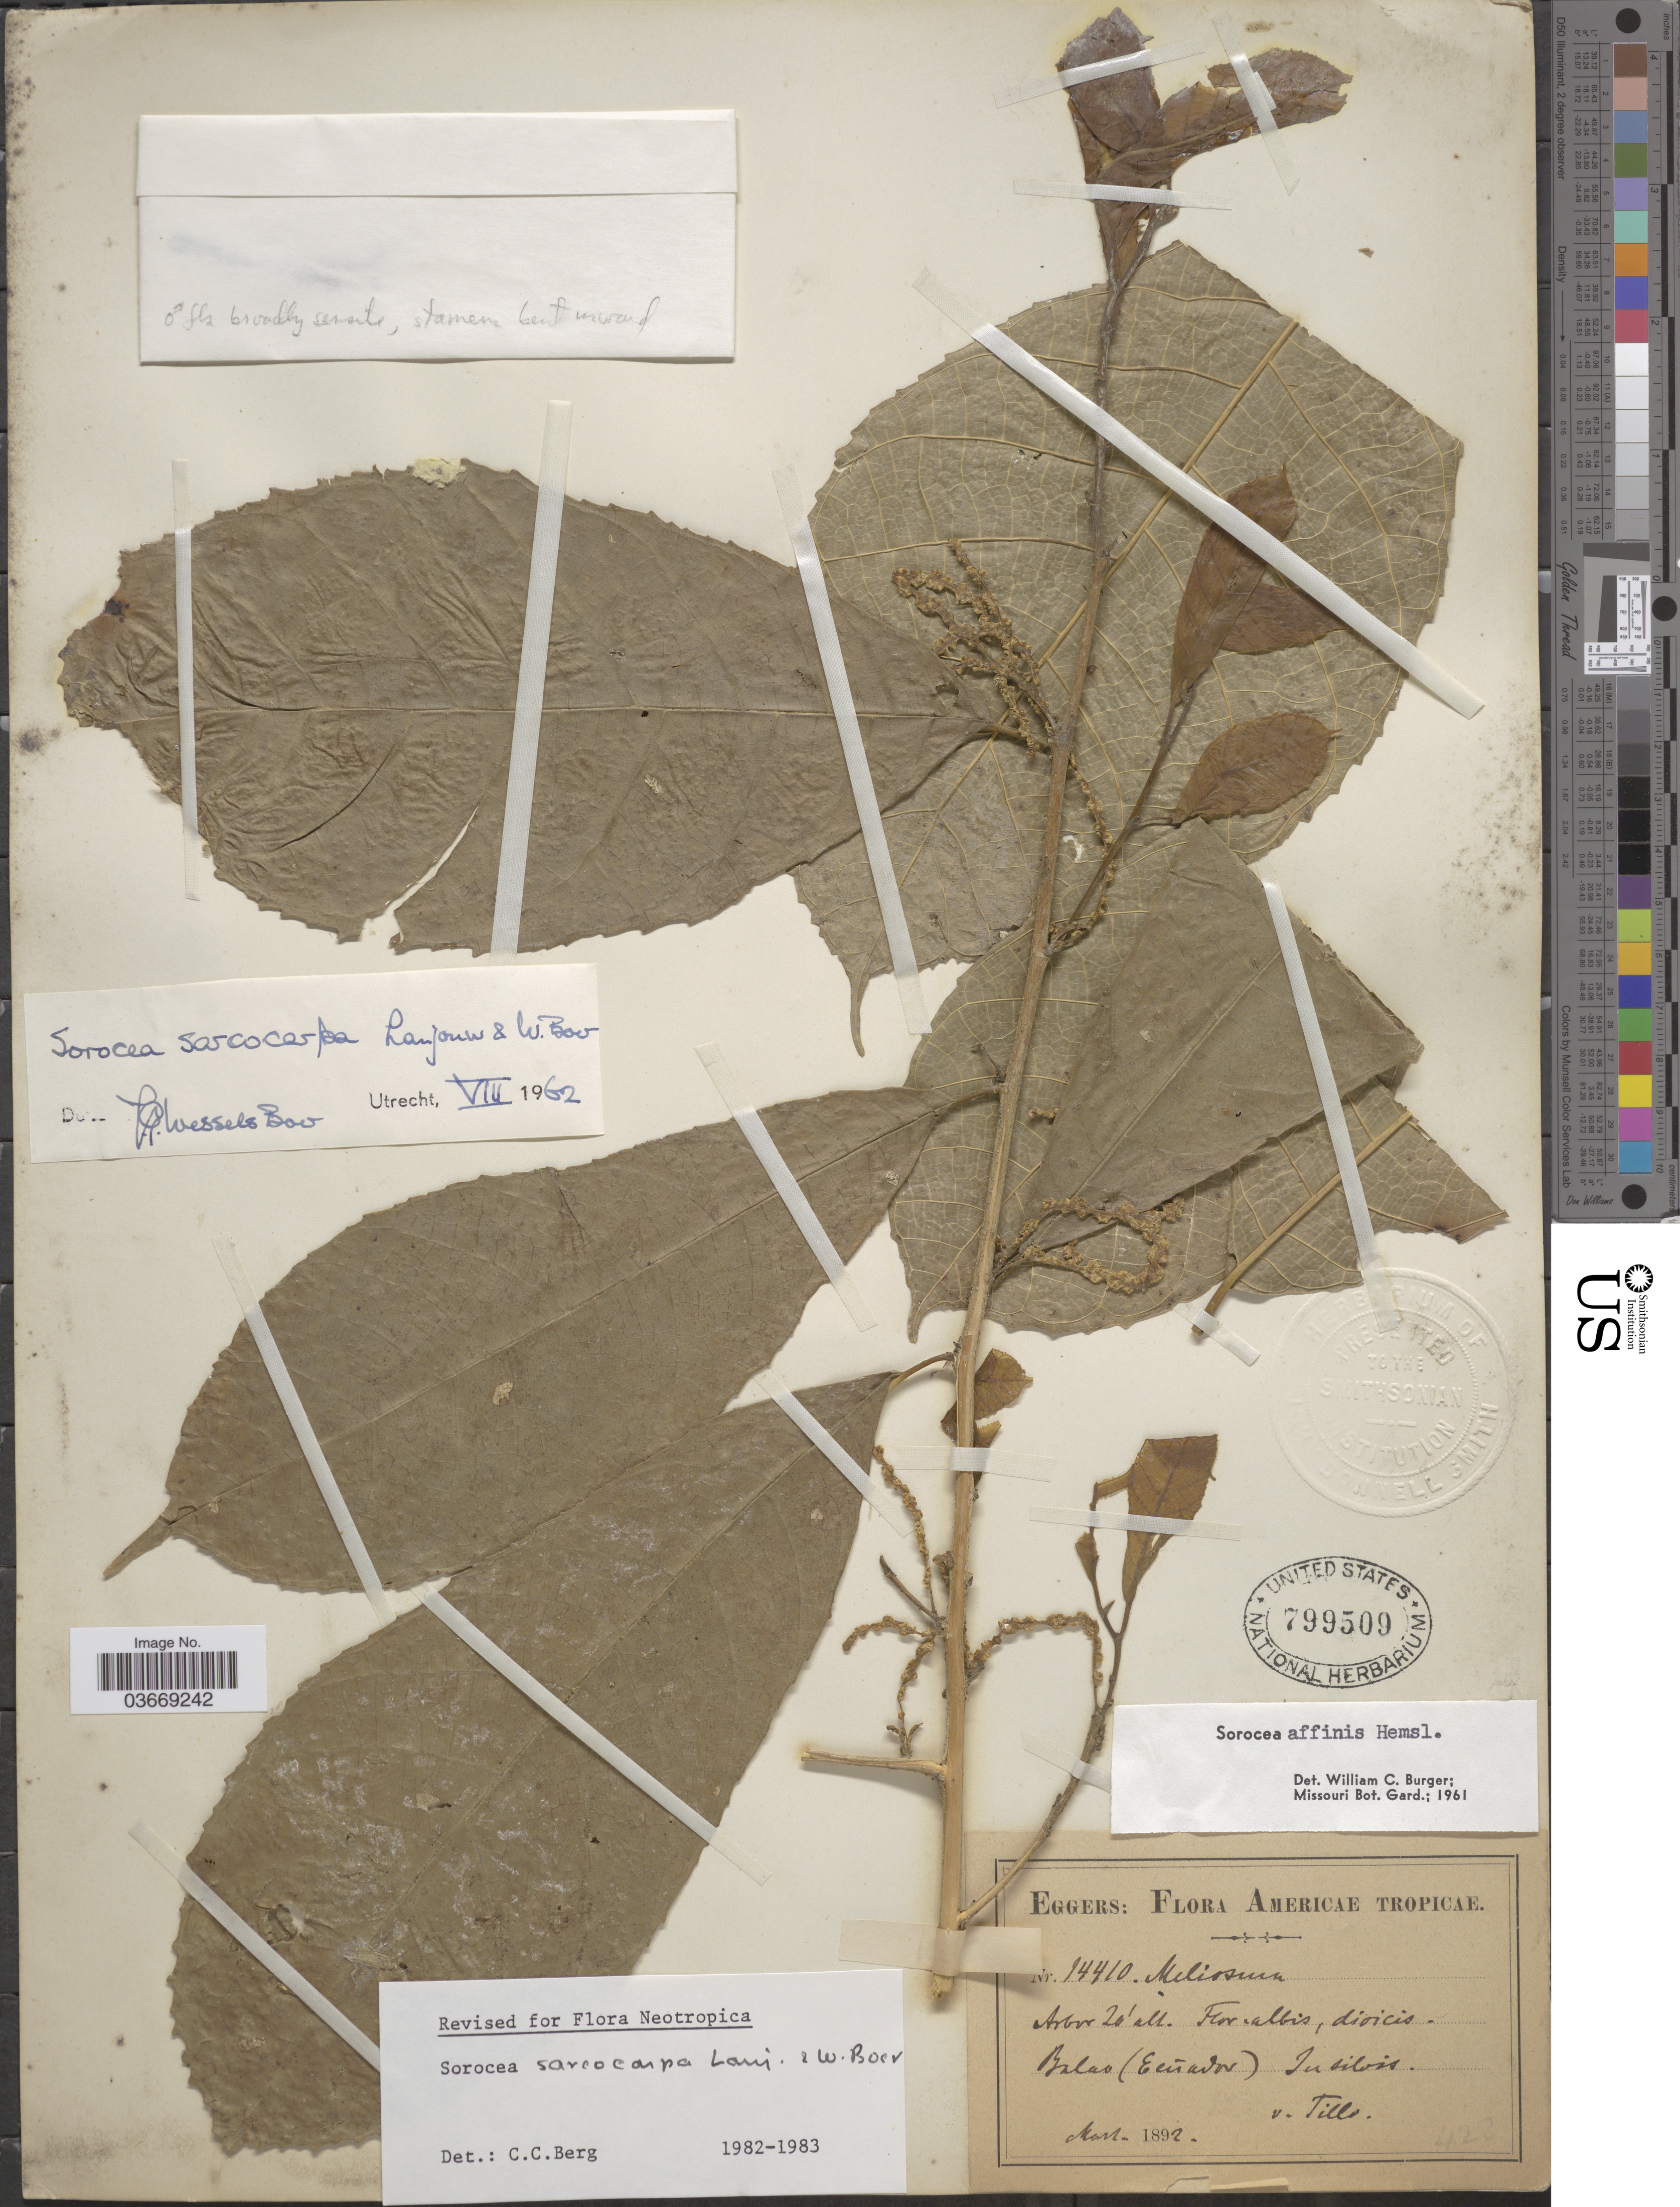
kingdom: Plantae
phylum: Tracheophyta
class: Magnoliopsida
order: Rosales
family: Moraceae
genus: Sorocea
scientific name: Sorocea sarcocarpa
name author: Lanj. & Wess. Boer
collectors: -. Eggers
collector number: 14410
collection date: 1892-03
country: Ecuador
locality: Balao, In silvis. v. Tillo.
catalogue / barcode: US 799509